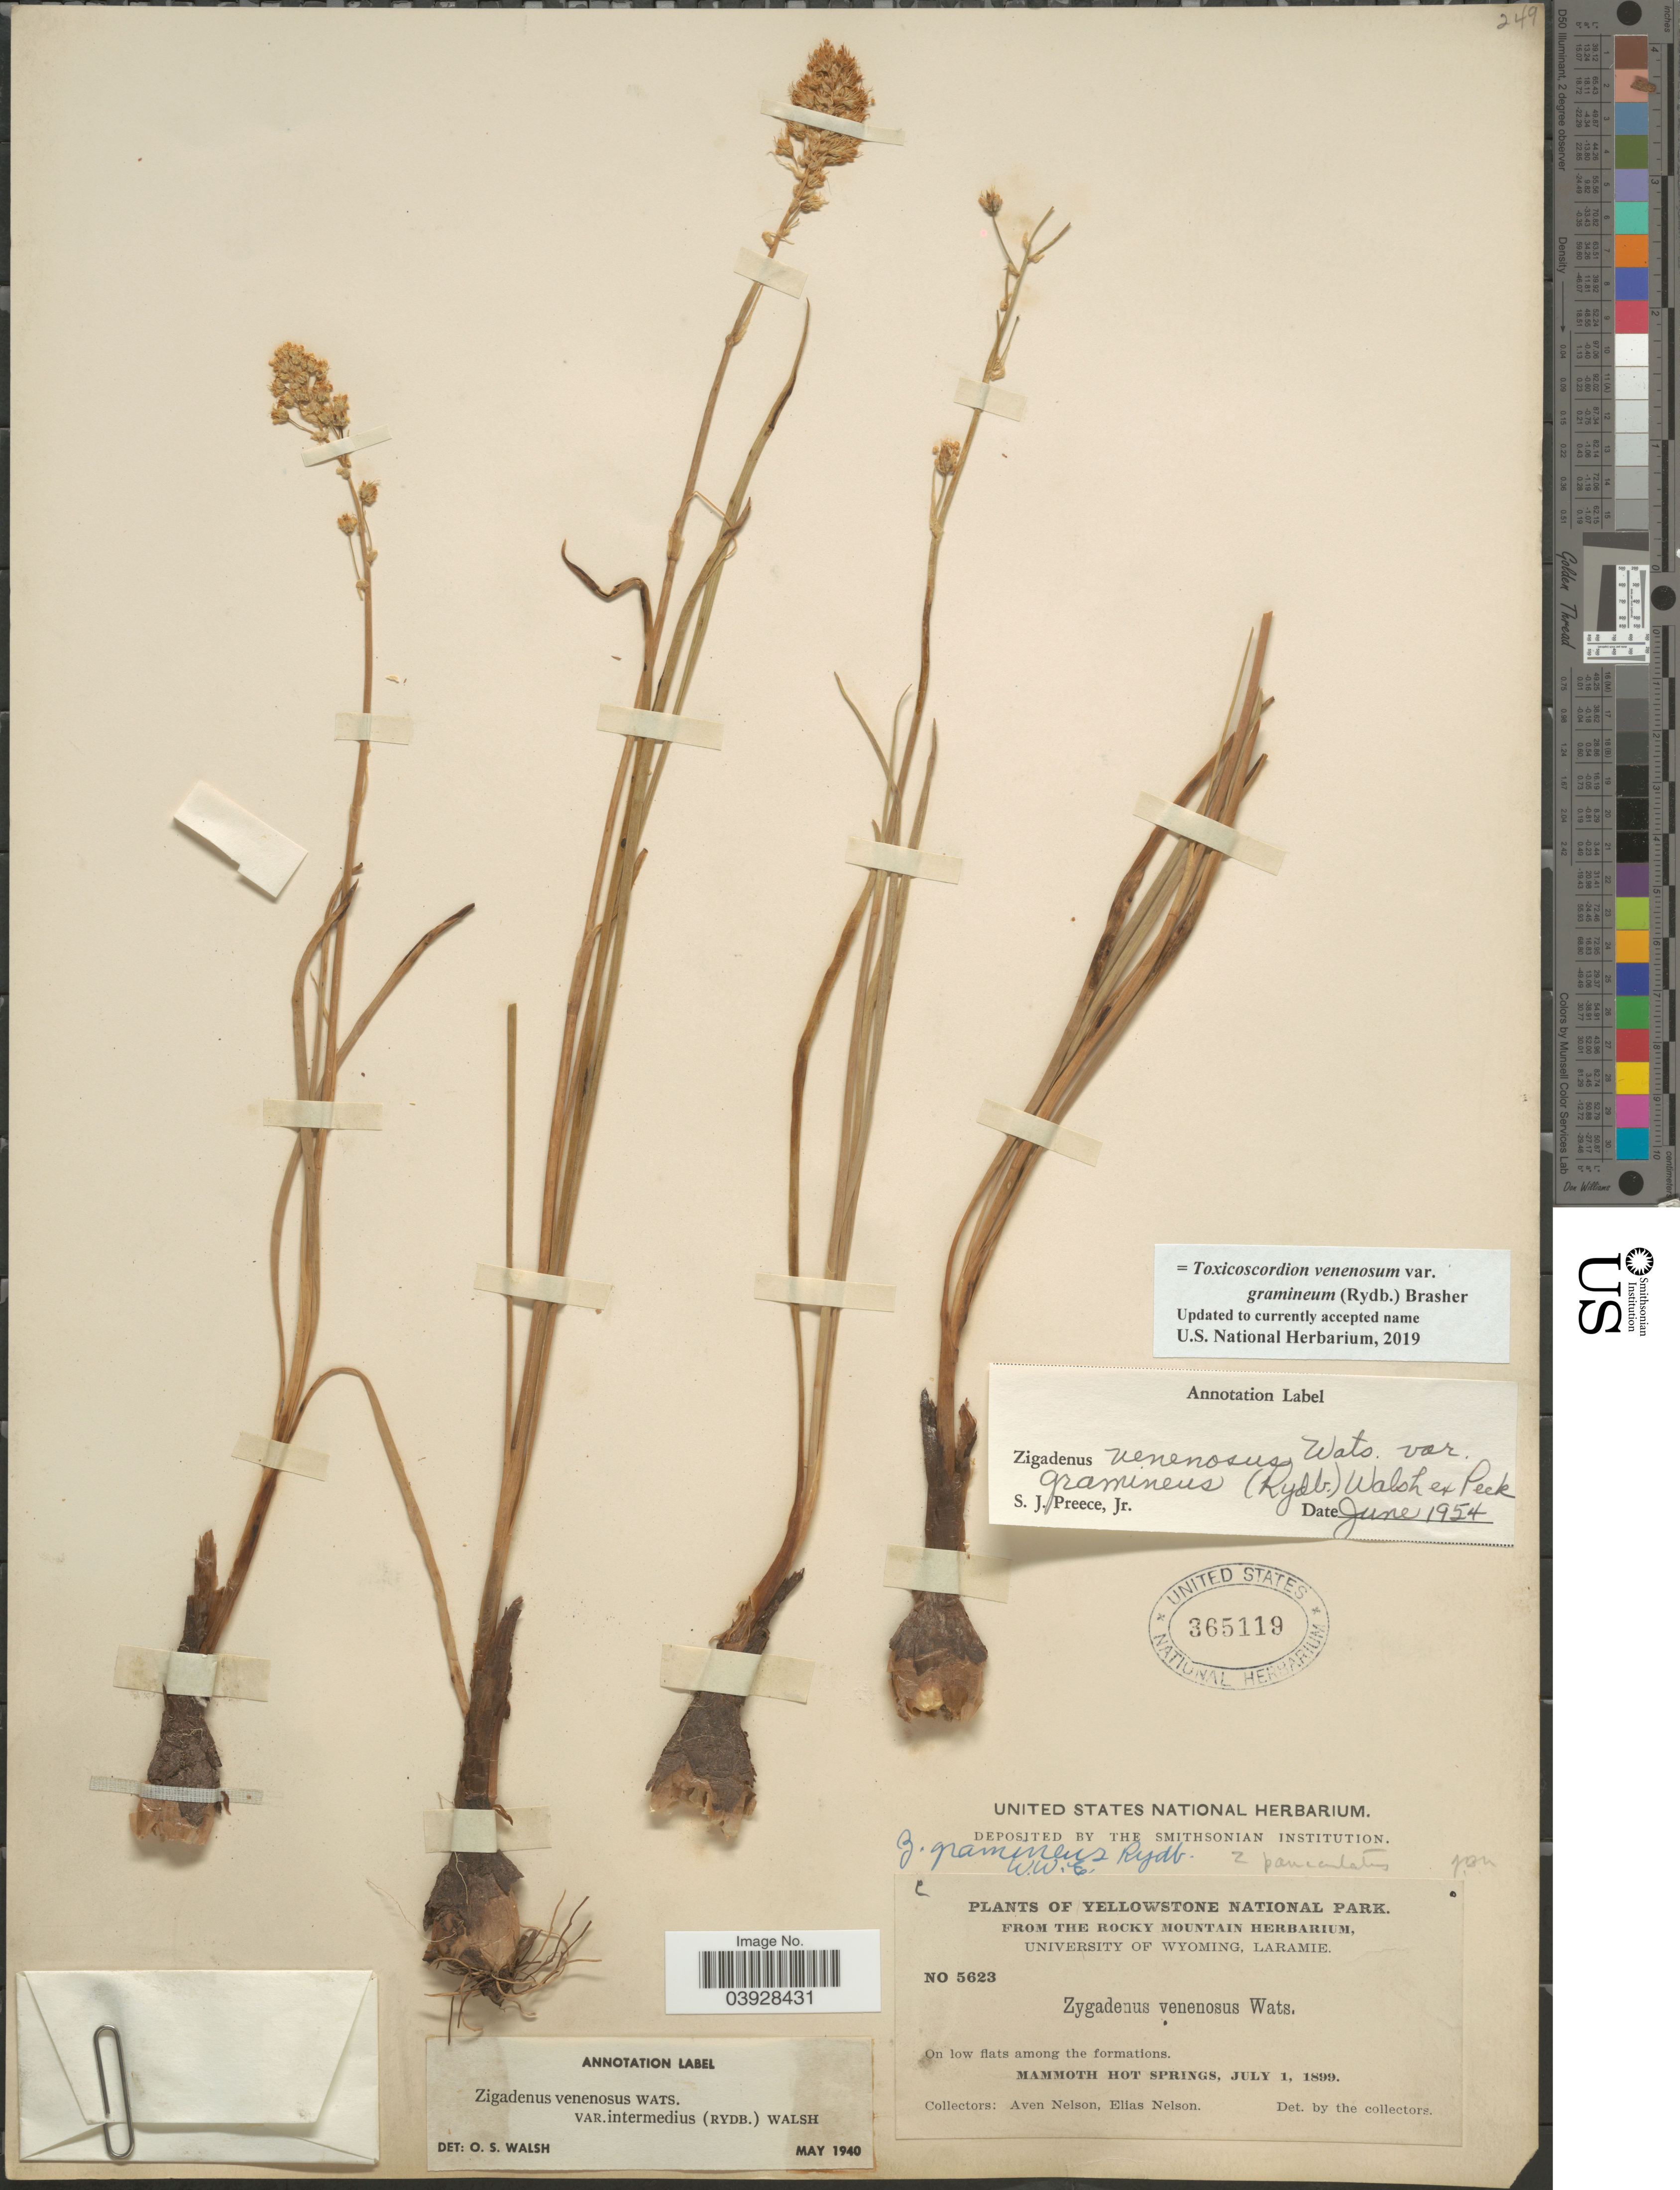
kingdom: Plantae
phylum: Tracheophyta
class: Liliopsida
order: Liliales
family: Melanthiaceae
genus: Toxicoscordion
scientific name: Toxicoscordion venenosum var. gramineum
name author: (Rydb.) Brasher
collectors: A. Nelson & E. Nelson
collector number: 5623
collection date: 1899-07-01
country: United States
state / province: Wyoming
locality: Yellowstone National Park. Mammoth Hot Springs.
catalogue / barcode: US 365119